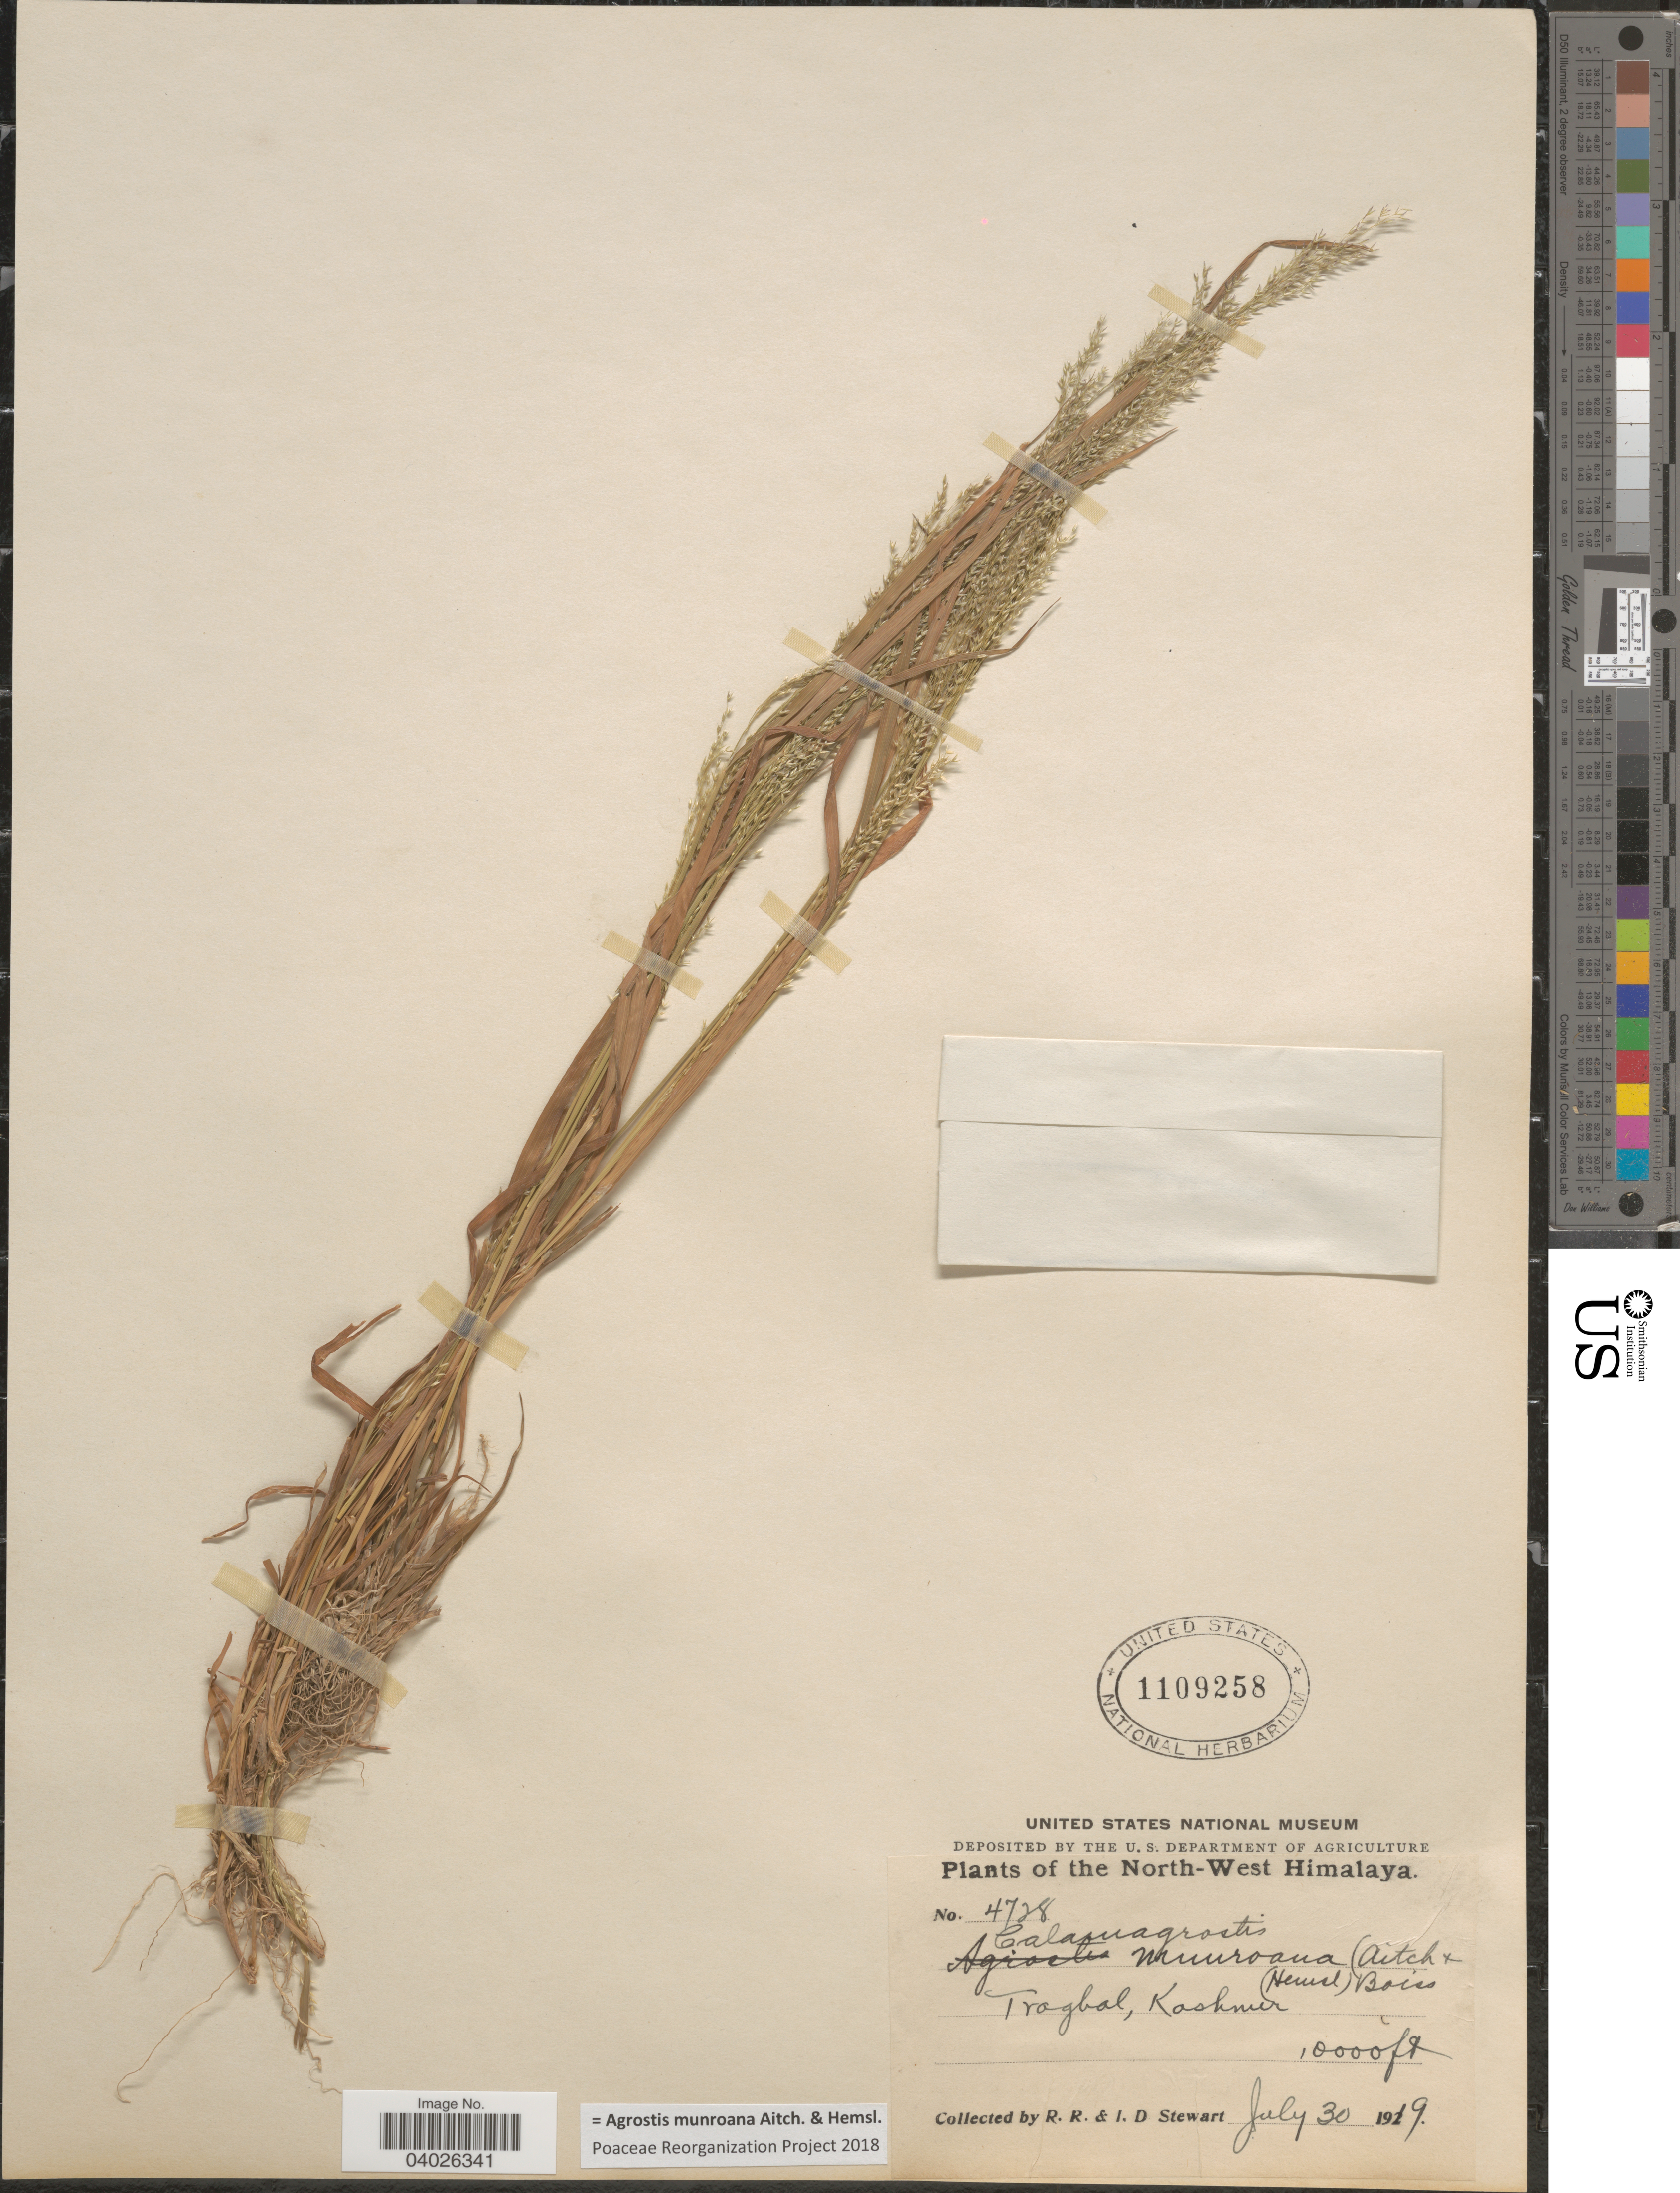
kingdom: Plantae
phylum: Tracheophyta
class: Liliopsida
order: Poales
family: Poaceae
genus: Agrostis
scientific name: Agrostis munroana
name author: Aitch. & Hemsl.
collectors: R. Stewart & I. Stewart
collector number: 4728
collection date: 1919-07-30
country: India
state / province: Jammu and Kashmir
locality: The North-West Himalaya. Tragbal, Kashmir.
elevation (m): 3048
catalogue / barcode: US 1109258